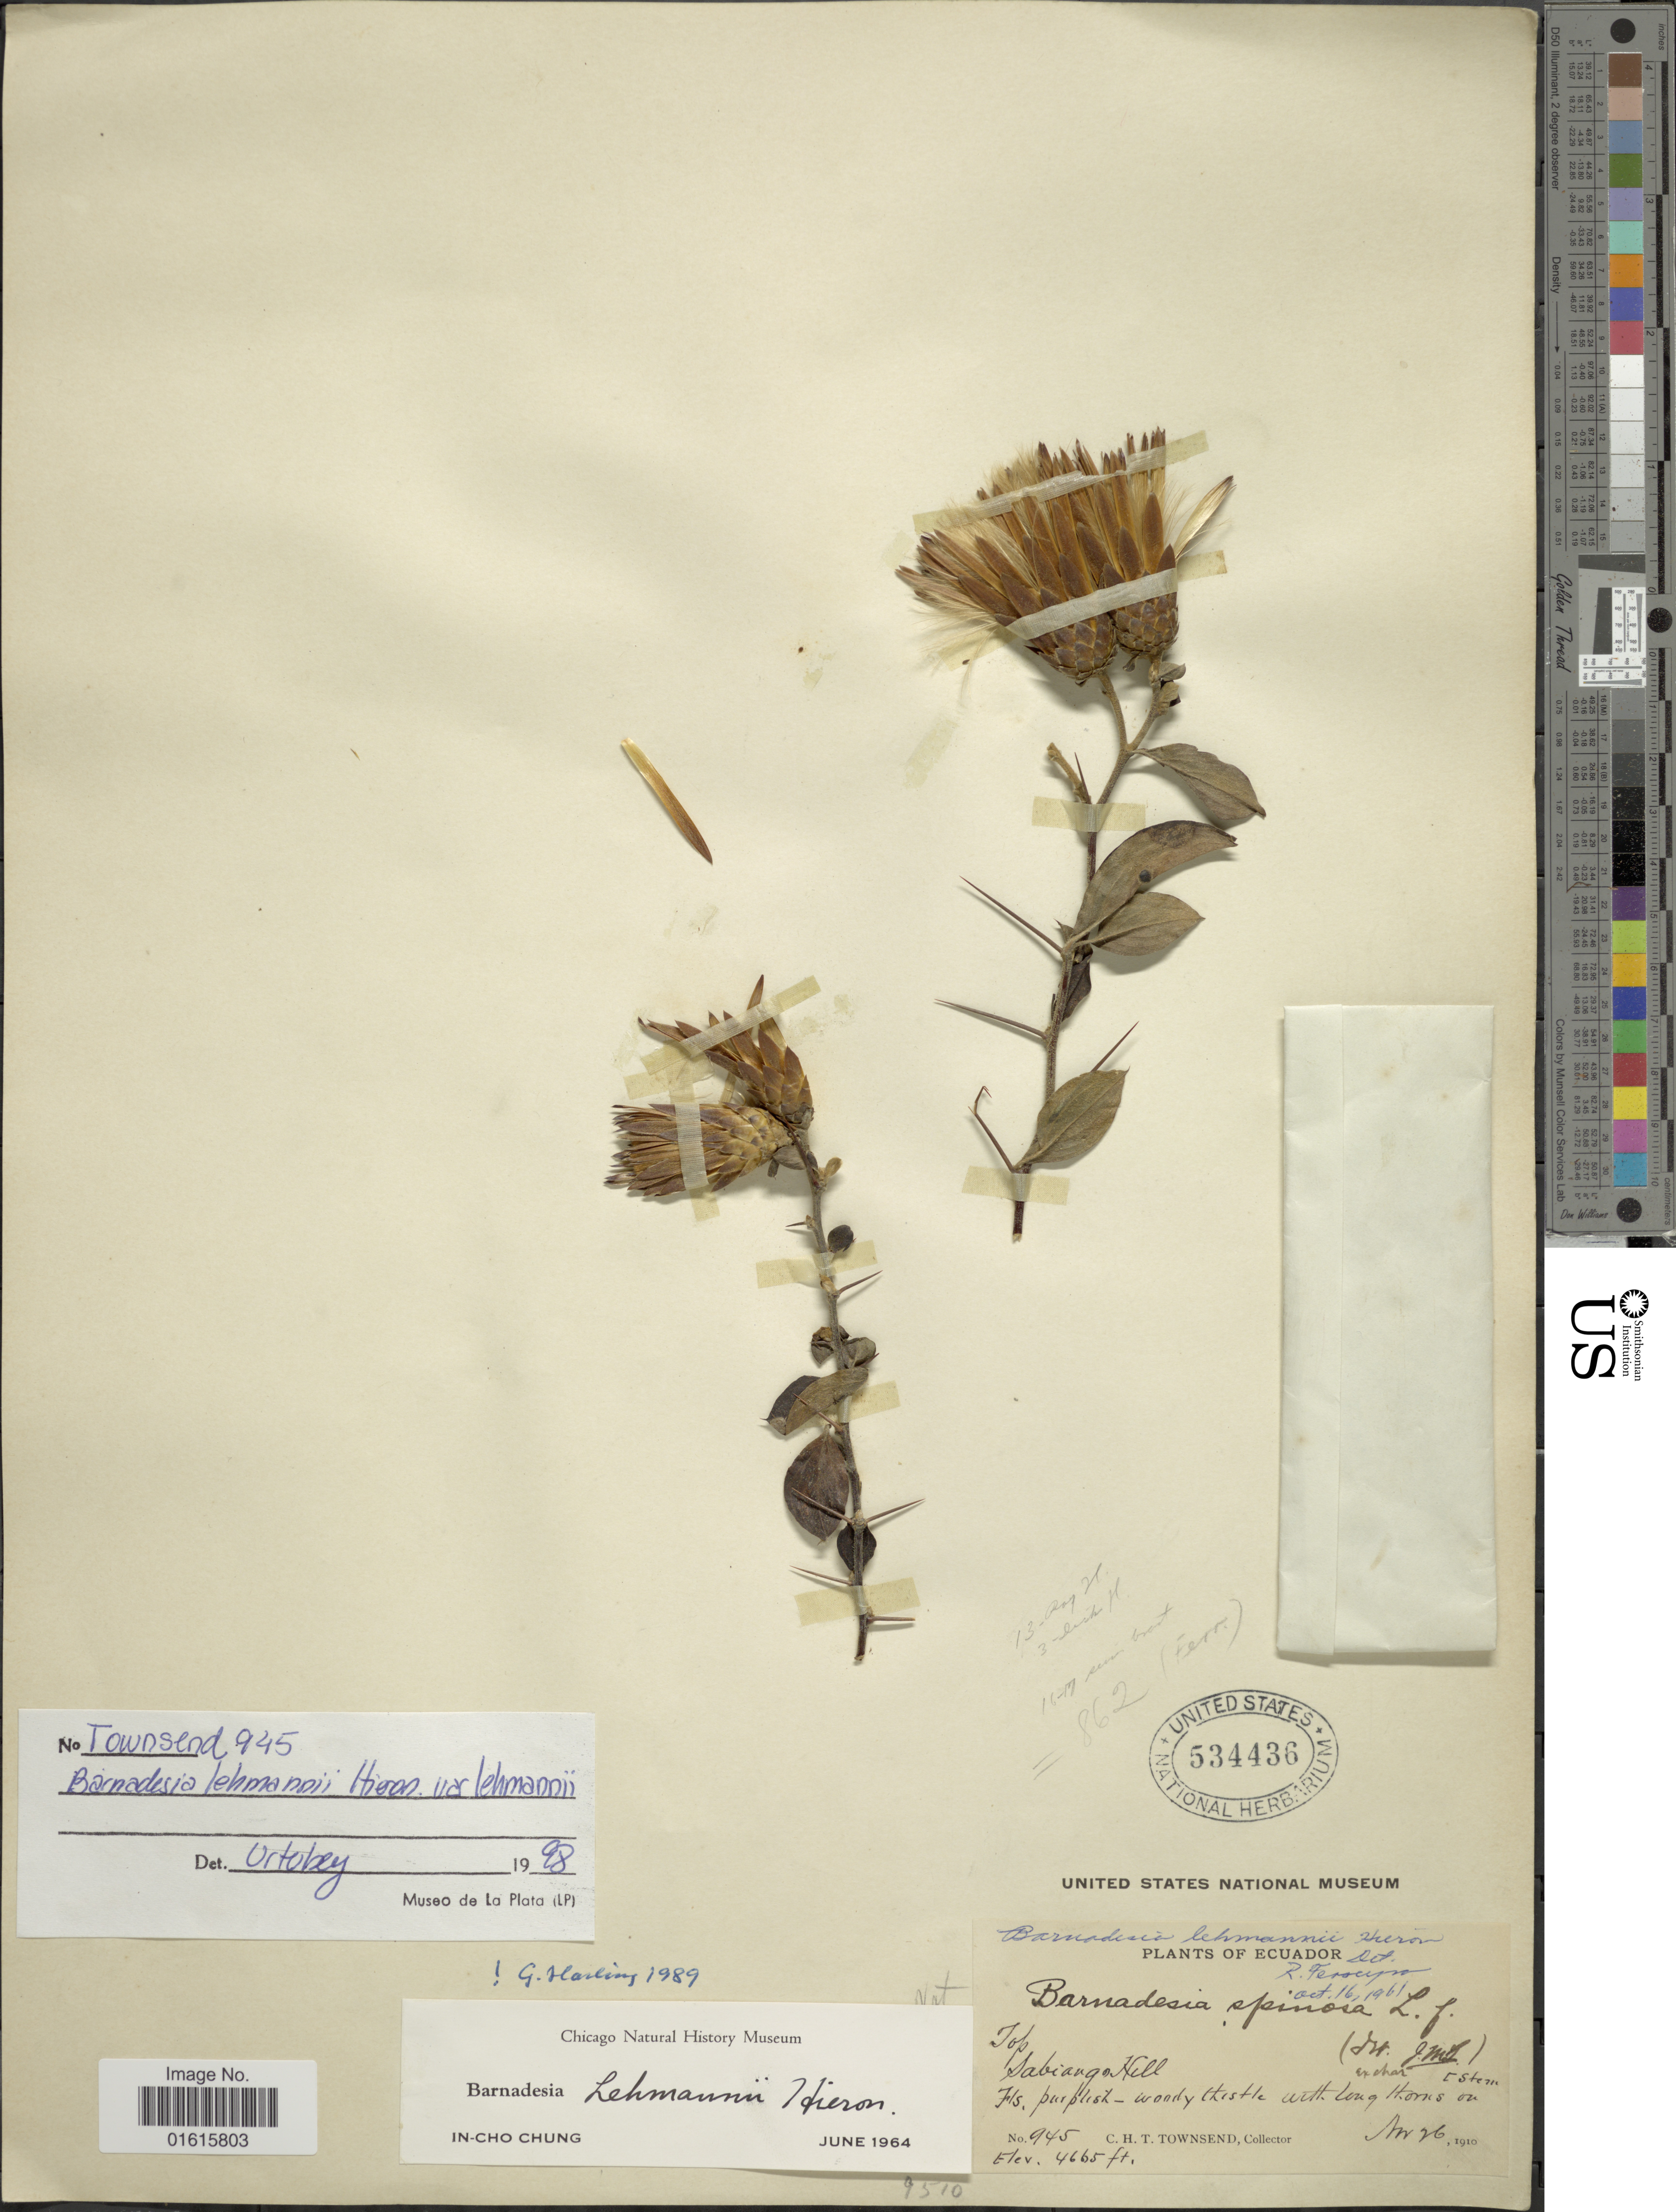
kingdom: Plantae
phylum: Tracheophyta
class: Magnoliopsida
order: Asterales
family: Asteraceae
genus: Barnadesia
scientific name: Barnadesia lehmannii var. lehmannii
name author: Hieron.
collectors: C. H. T. Townsend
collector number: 945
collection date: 1910-04-26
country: Ecuador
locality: Top Sabiango Hill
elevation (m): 1422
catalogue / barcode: US 534436